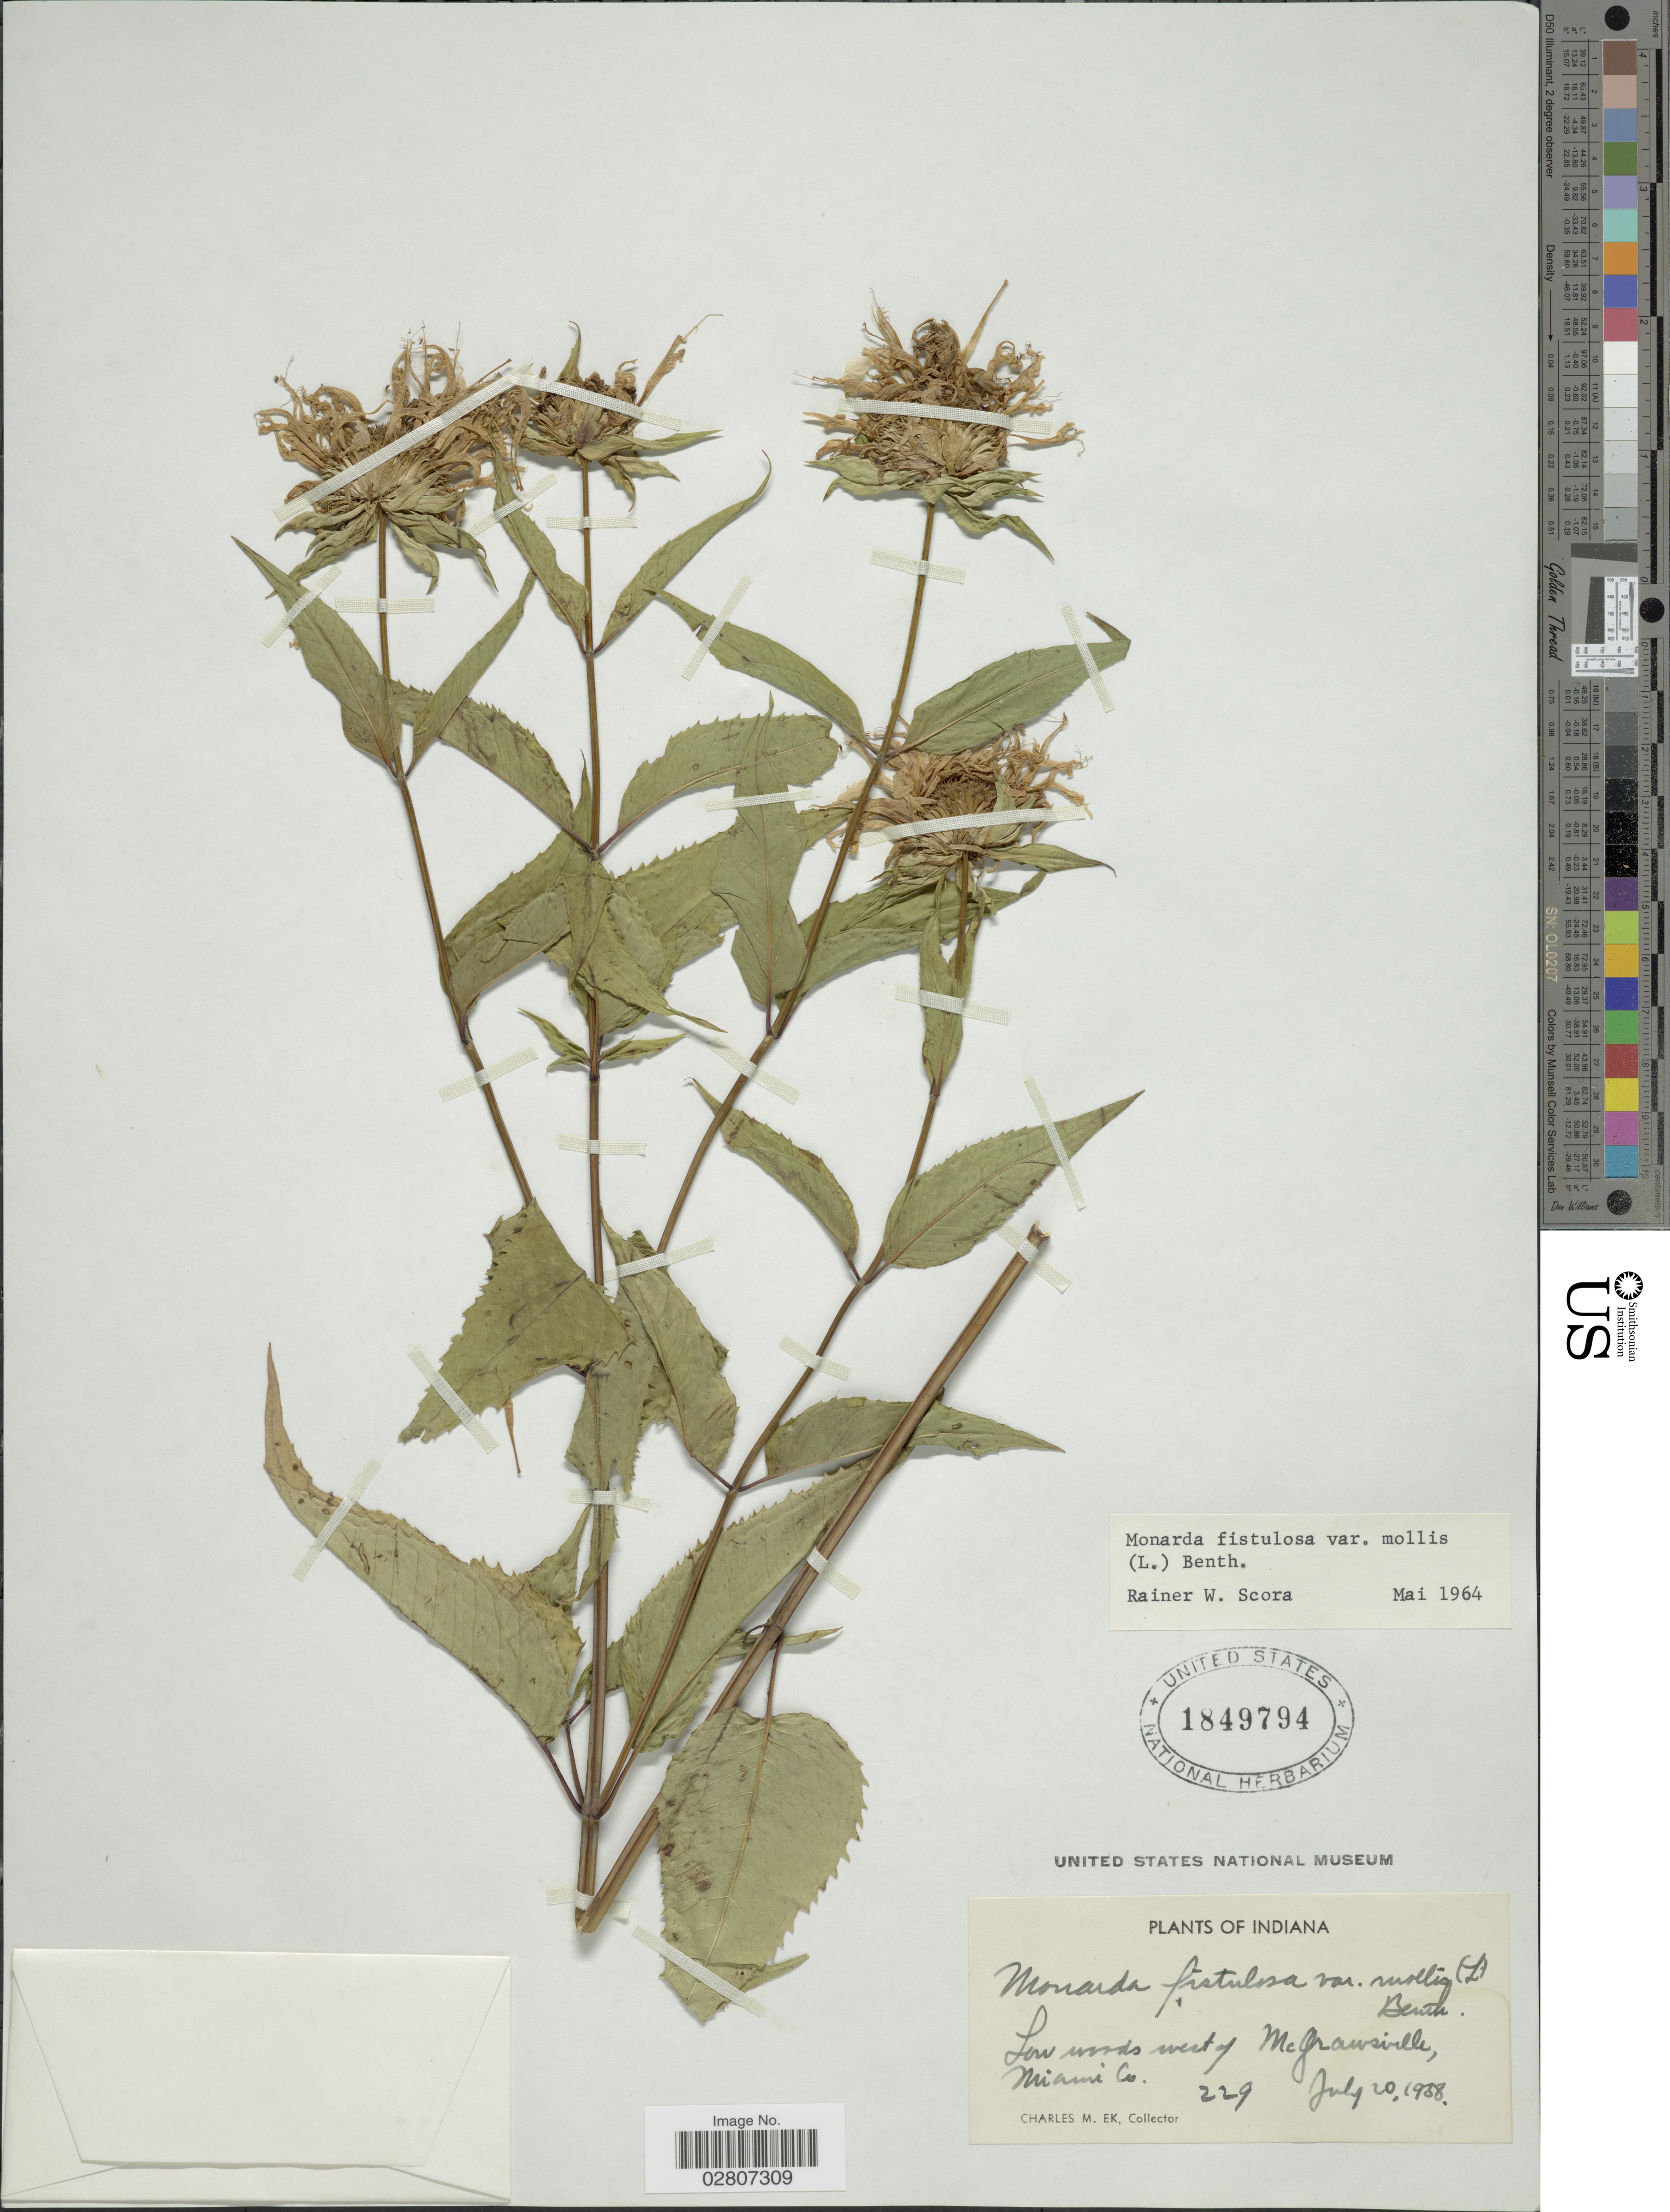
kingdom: Plantae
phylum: Tracheophyta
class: Magnoliopsida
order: Lamiales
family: Lamiaceae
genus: Monarda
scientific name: Monarda fistulosa var. mollis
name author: (L.) L.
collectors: C. Ek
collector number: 229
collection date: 1938-07-20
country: United States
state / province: Indiana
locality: Low woods west of McGransville, Miami Co.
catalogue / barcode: US 1849794